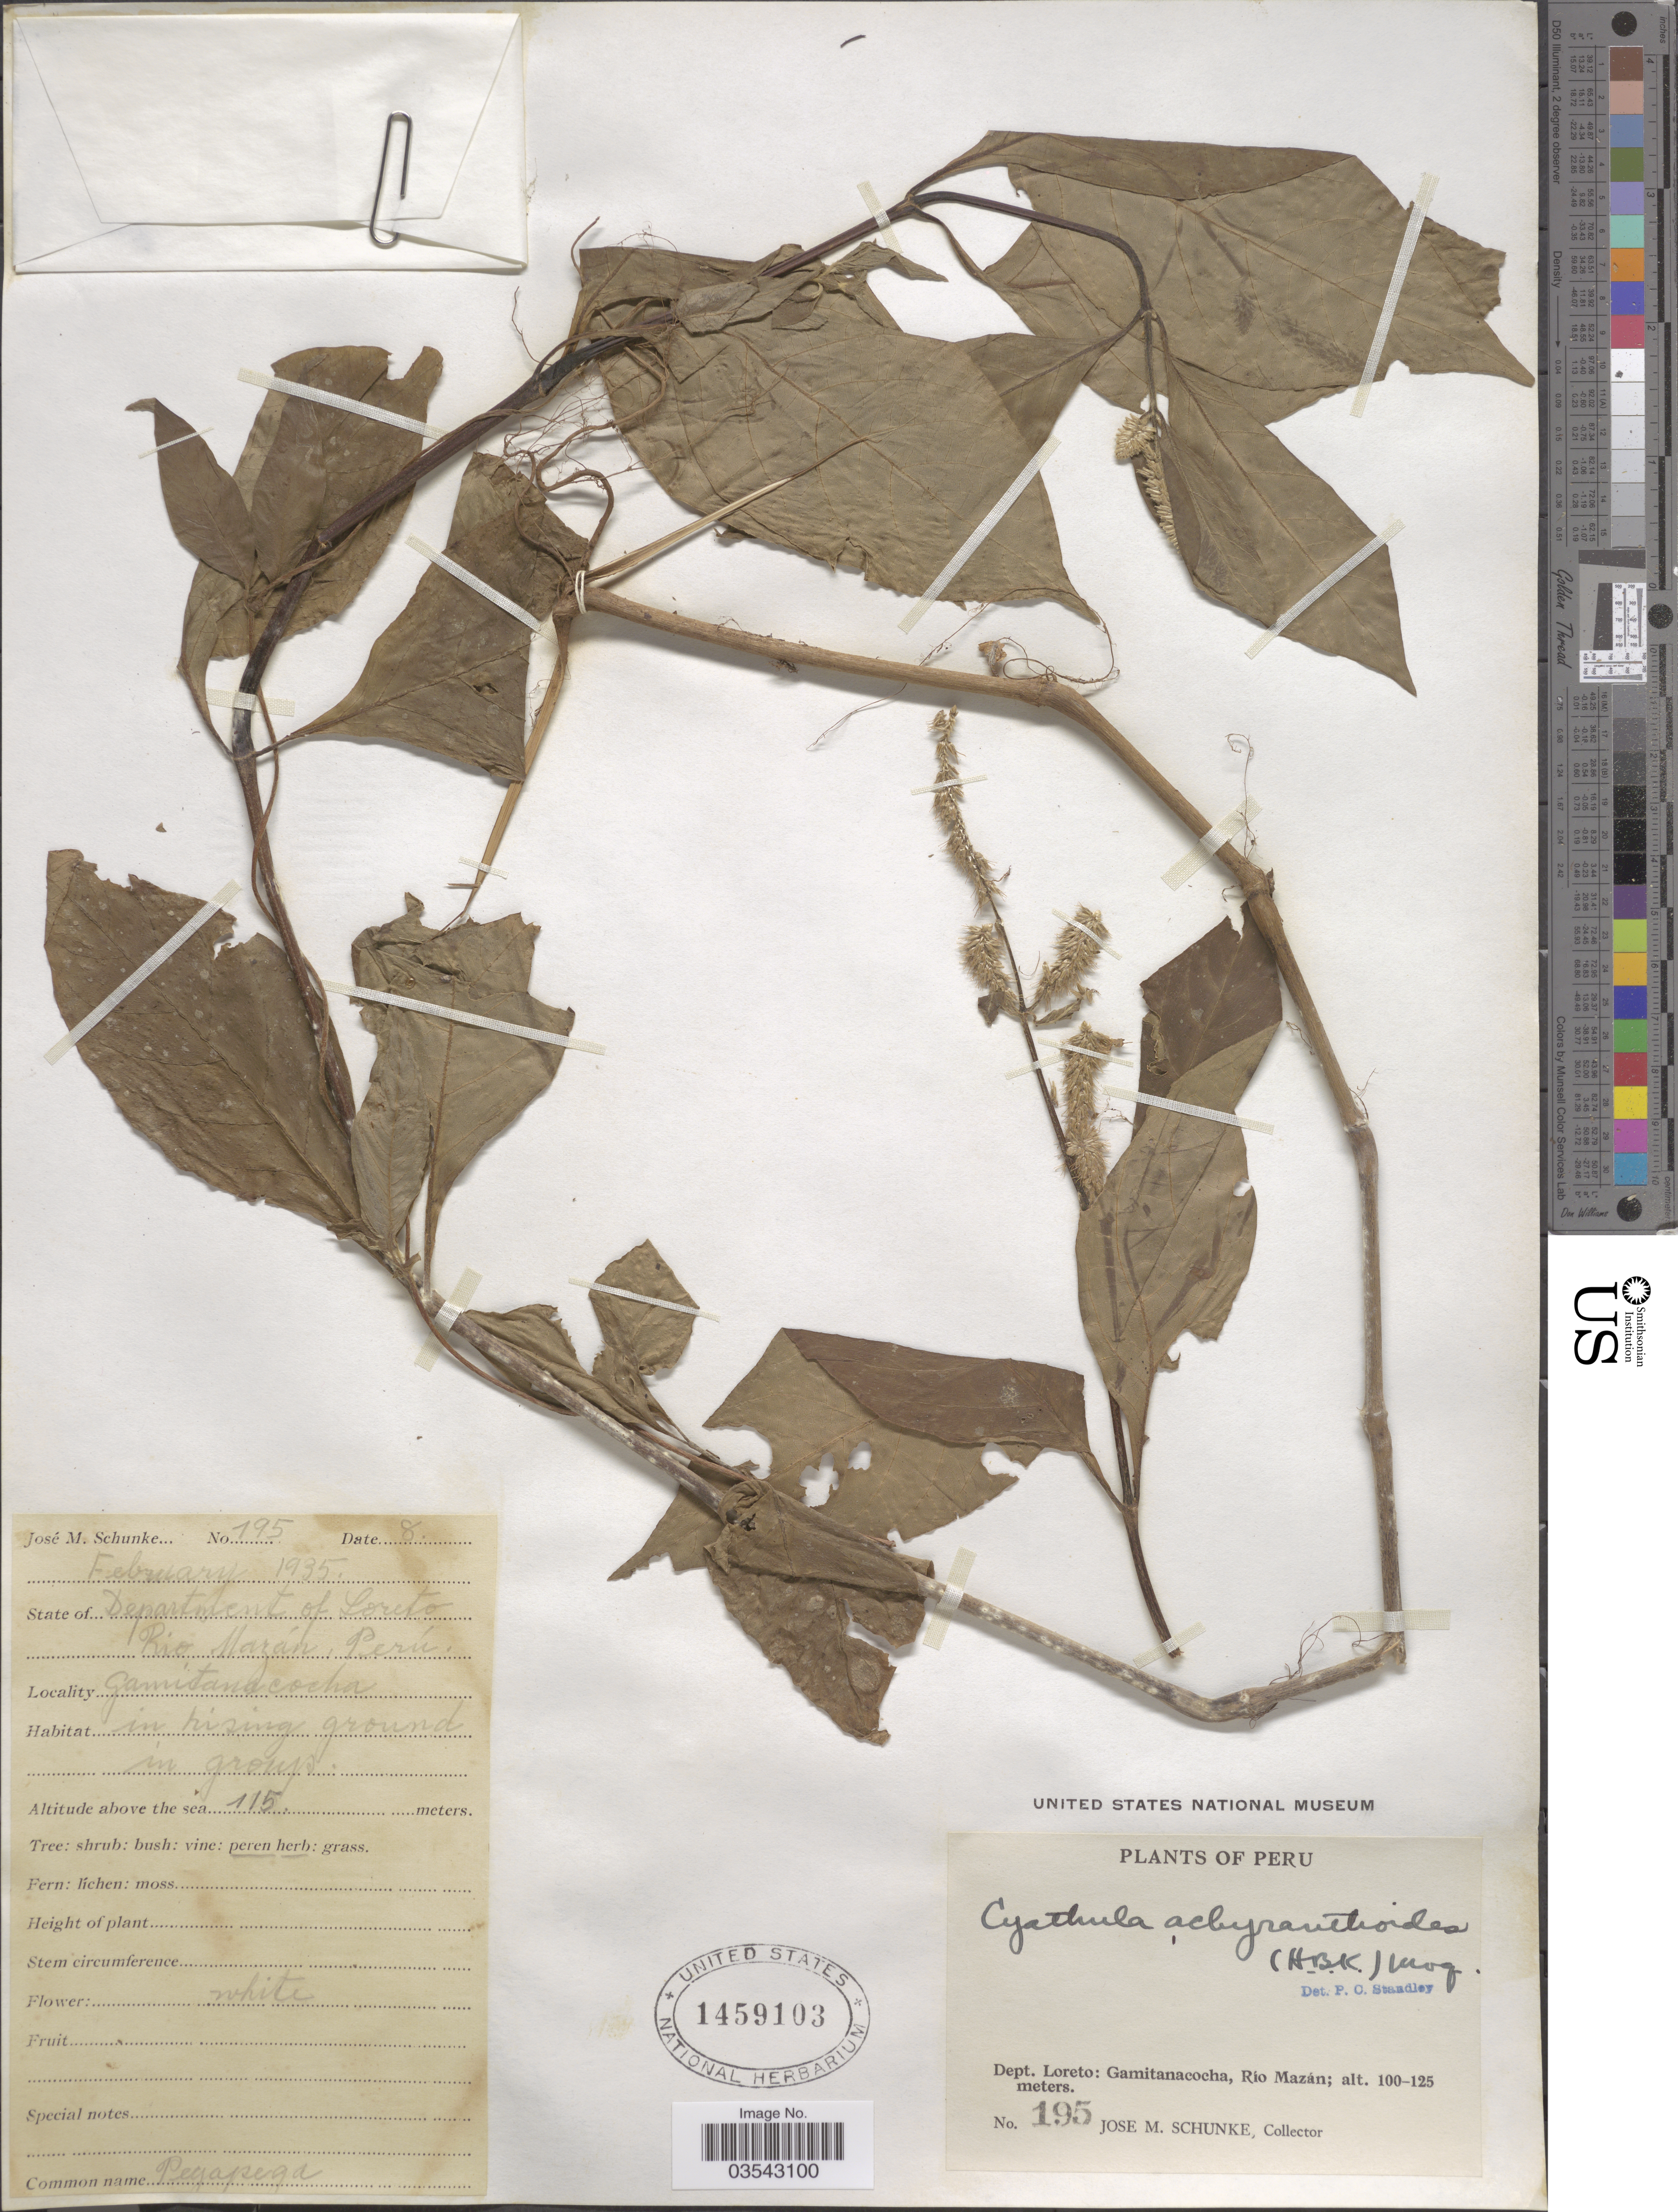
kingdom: Plantae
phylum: Tracheophyta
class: Magnoliopsida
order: Caryophyllales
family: Amaranthaceae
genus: Cyathula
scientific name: Cyathula achyranthoides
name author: (Kunth) Moq.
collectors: J. M. Schunke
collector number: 195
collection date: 1935-02-08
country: Peru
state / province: Loreto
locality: Department of Loreto, Rio Mazán. Gamitanacocha.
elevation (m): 115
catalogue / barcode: US 1459103